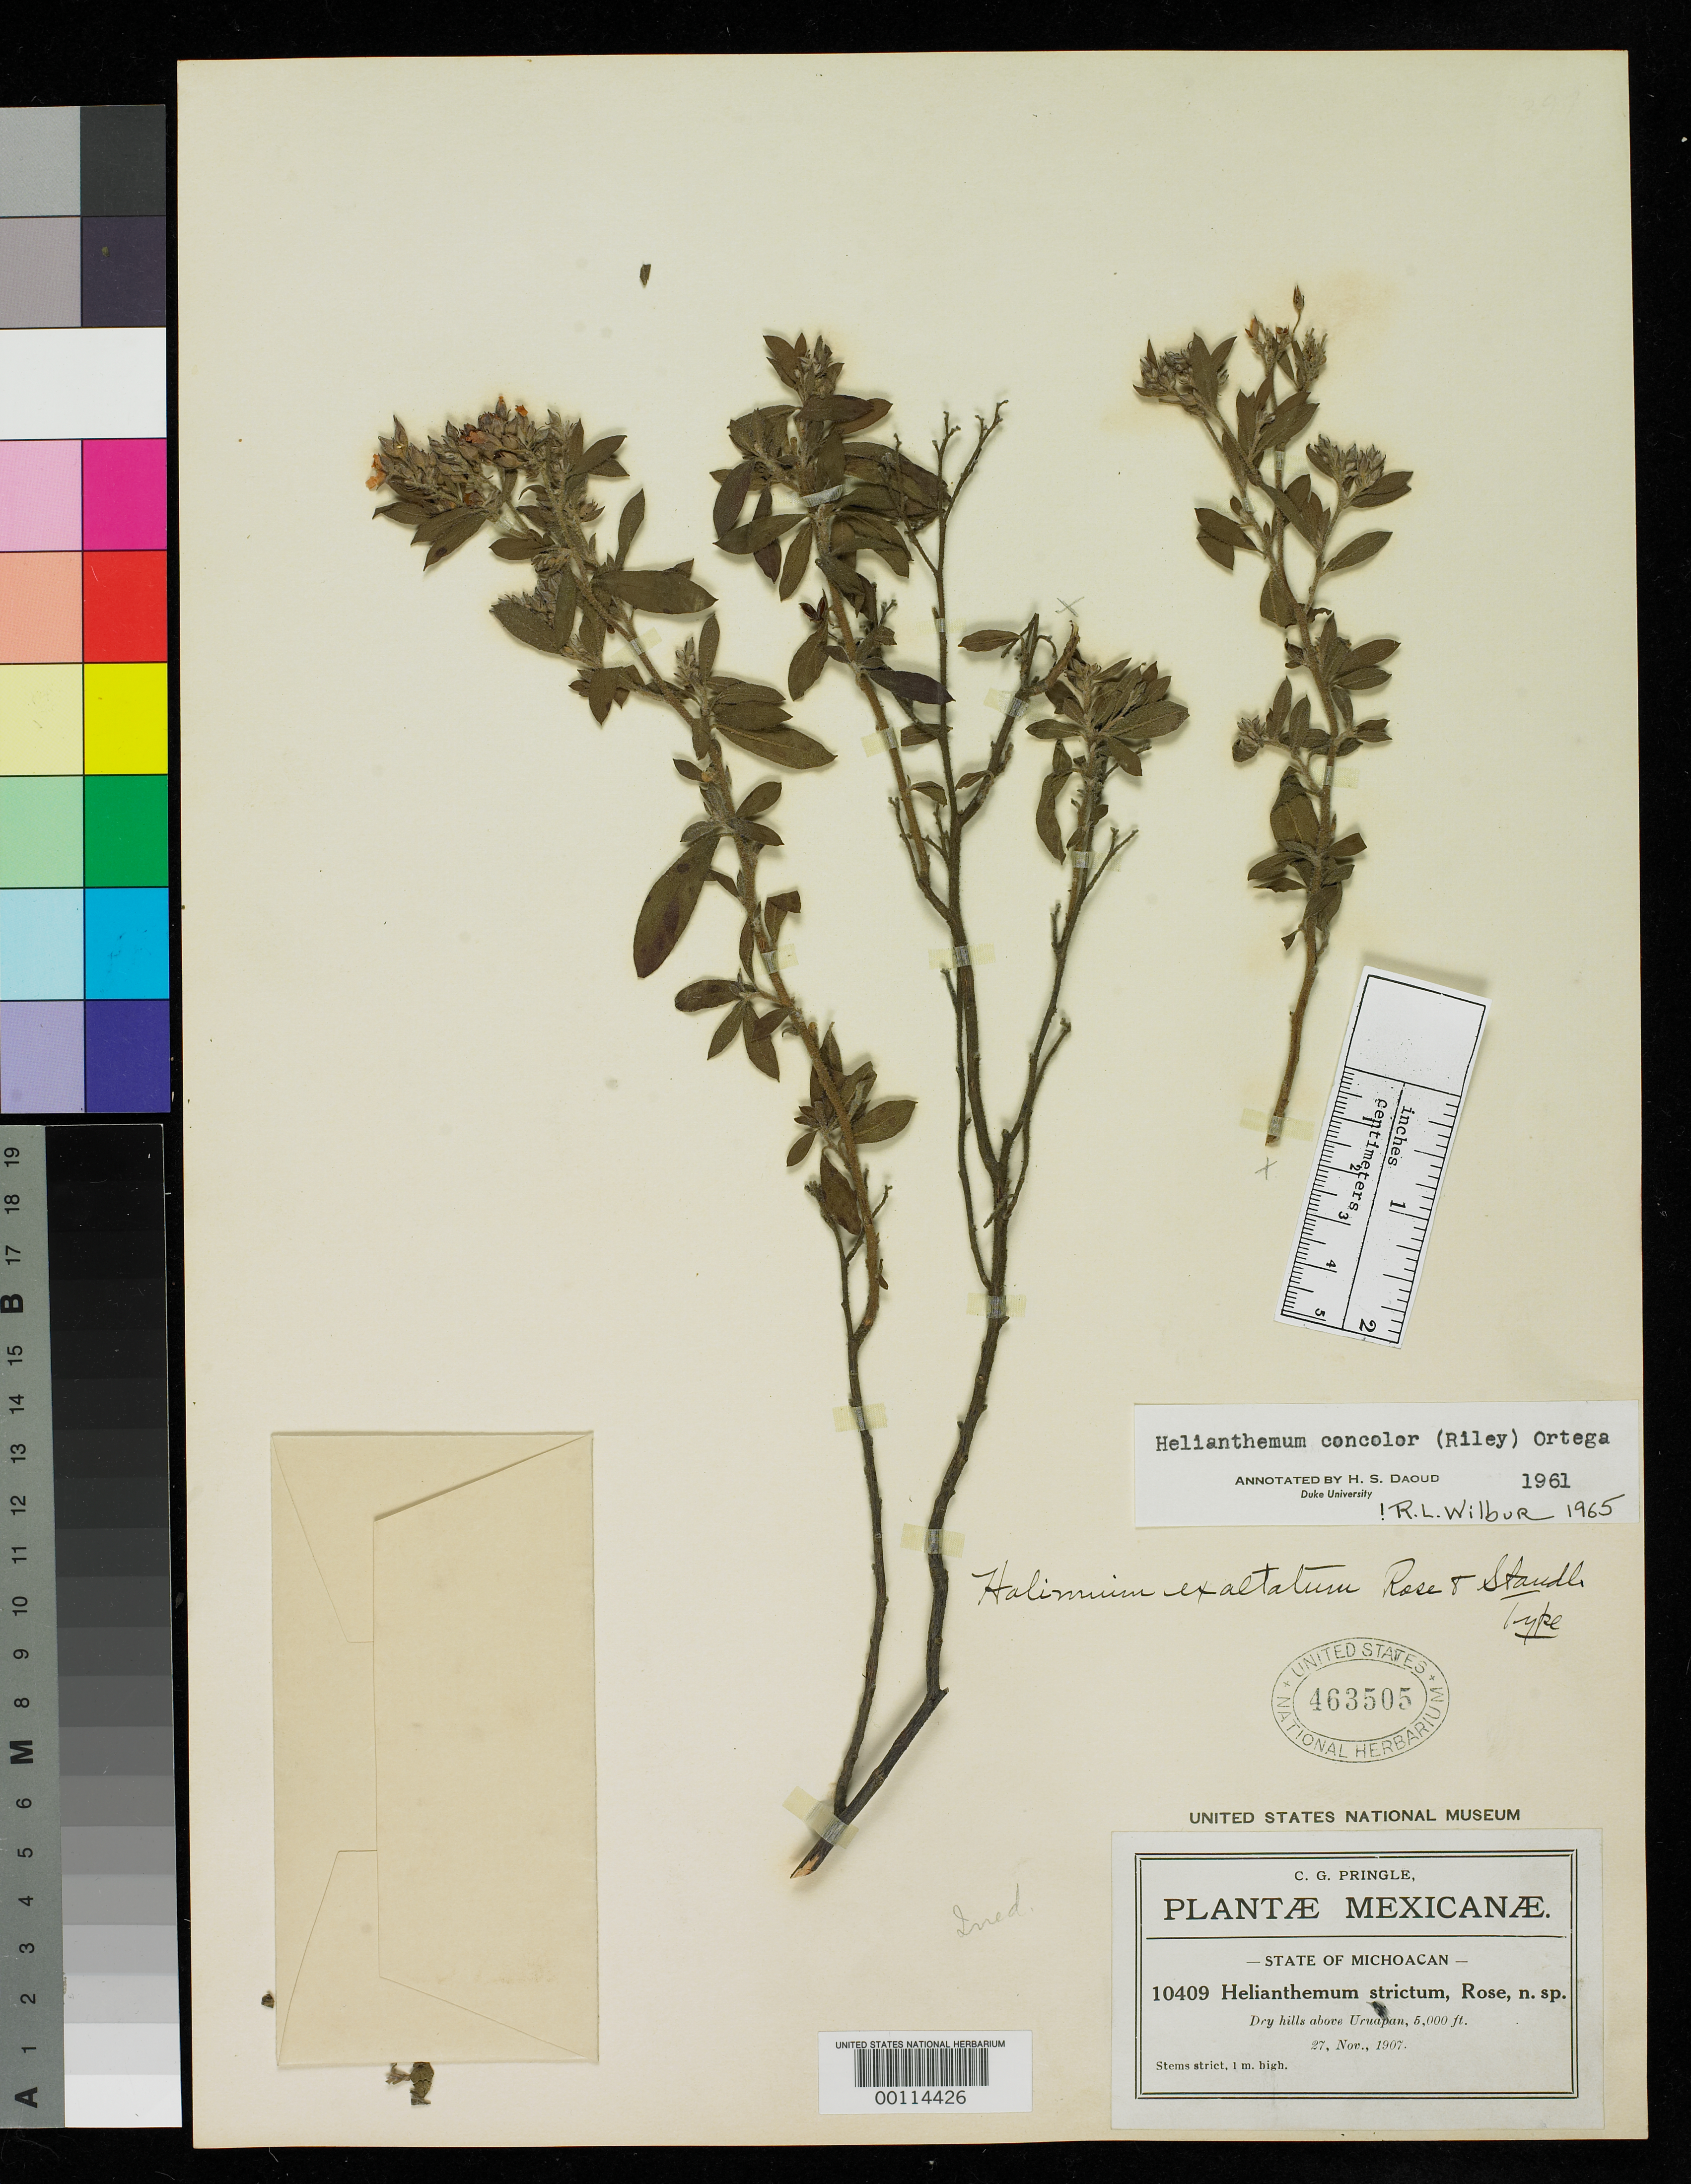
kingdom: Plantae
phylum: Tracheophyta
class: Magnoliopsida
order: Malvales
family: Cistaceae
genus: Halimium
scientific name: Halimium exaltatum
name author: Rose & Standl.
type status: Holotype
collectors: C. G. Pringle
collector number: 10409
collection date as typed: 27 Nov 1907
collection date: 1907-11-27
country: Mexico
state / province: Michoacán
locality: Above Uruapan.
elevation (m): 1524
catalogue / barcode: US 463505